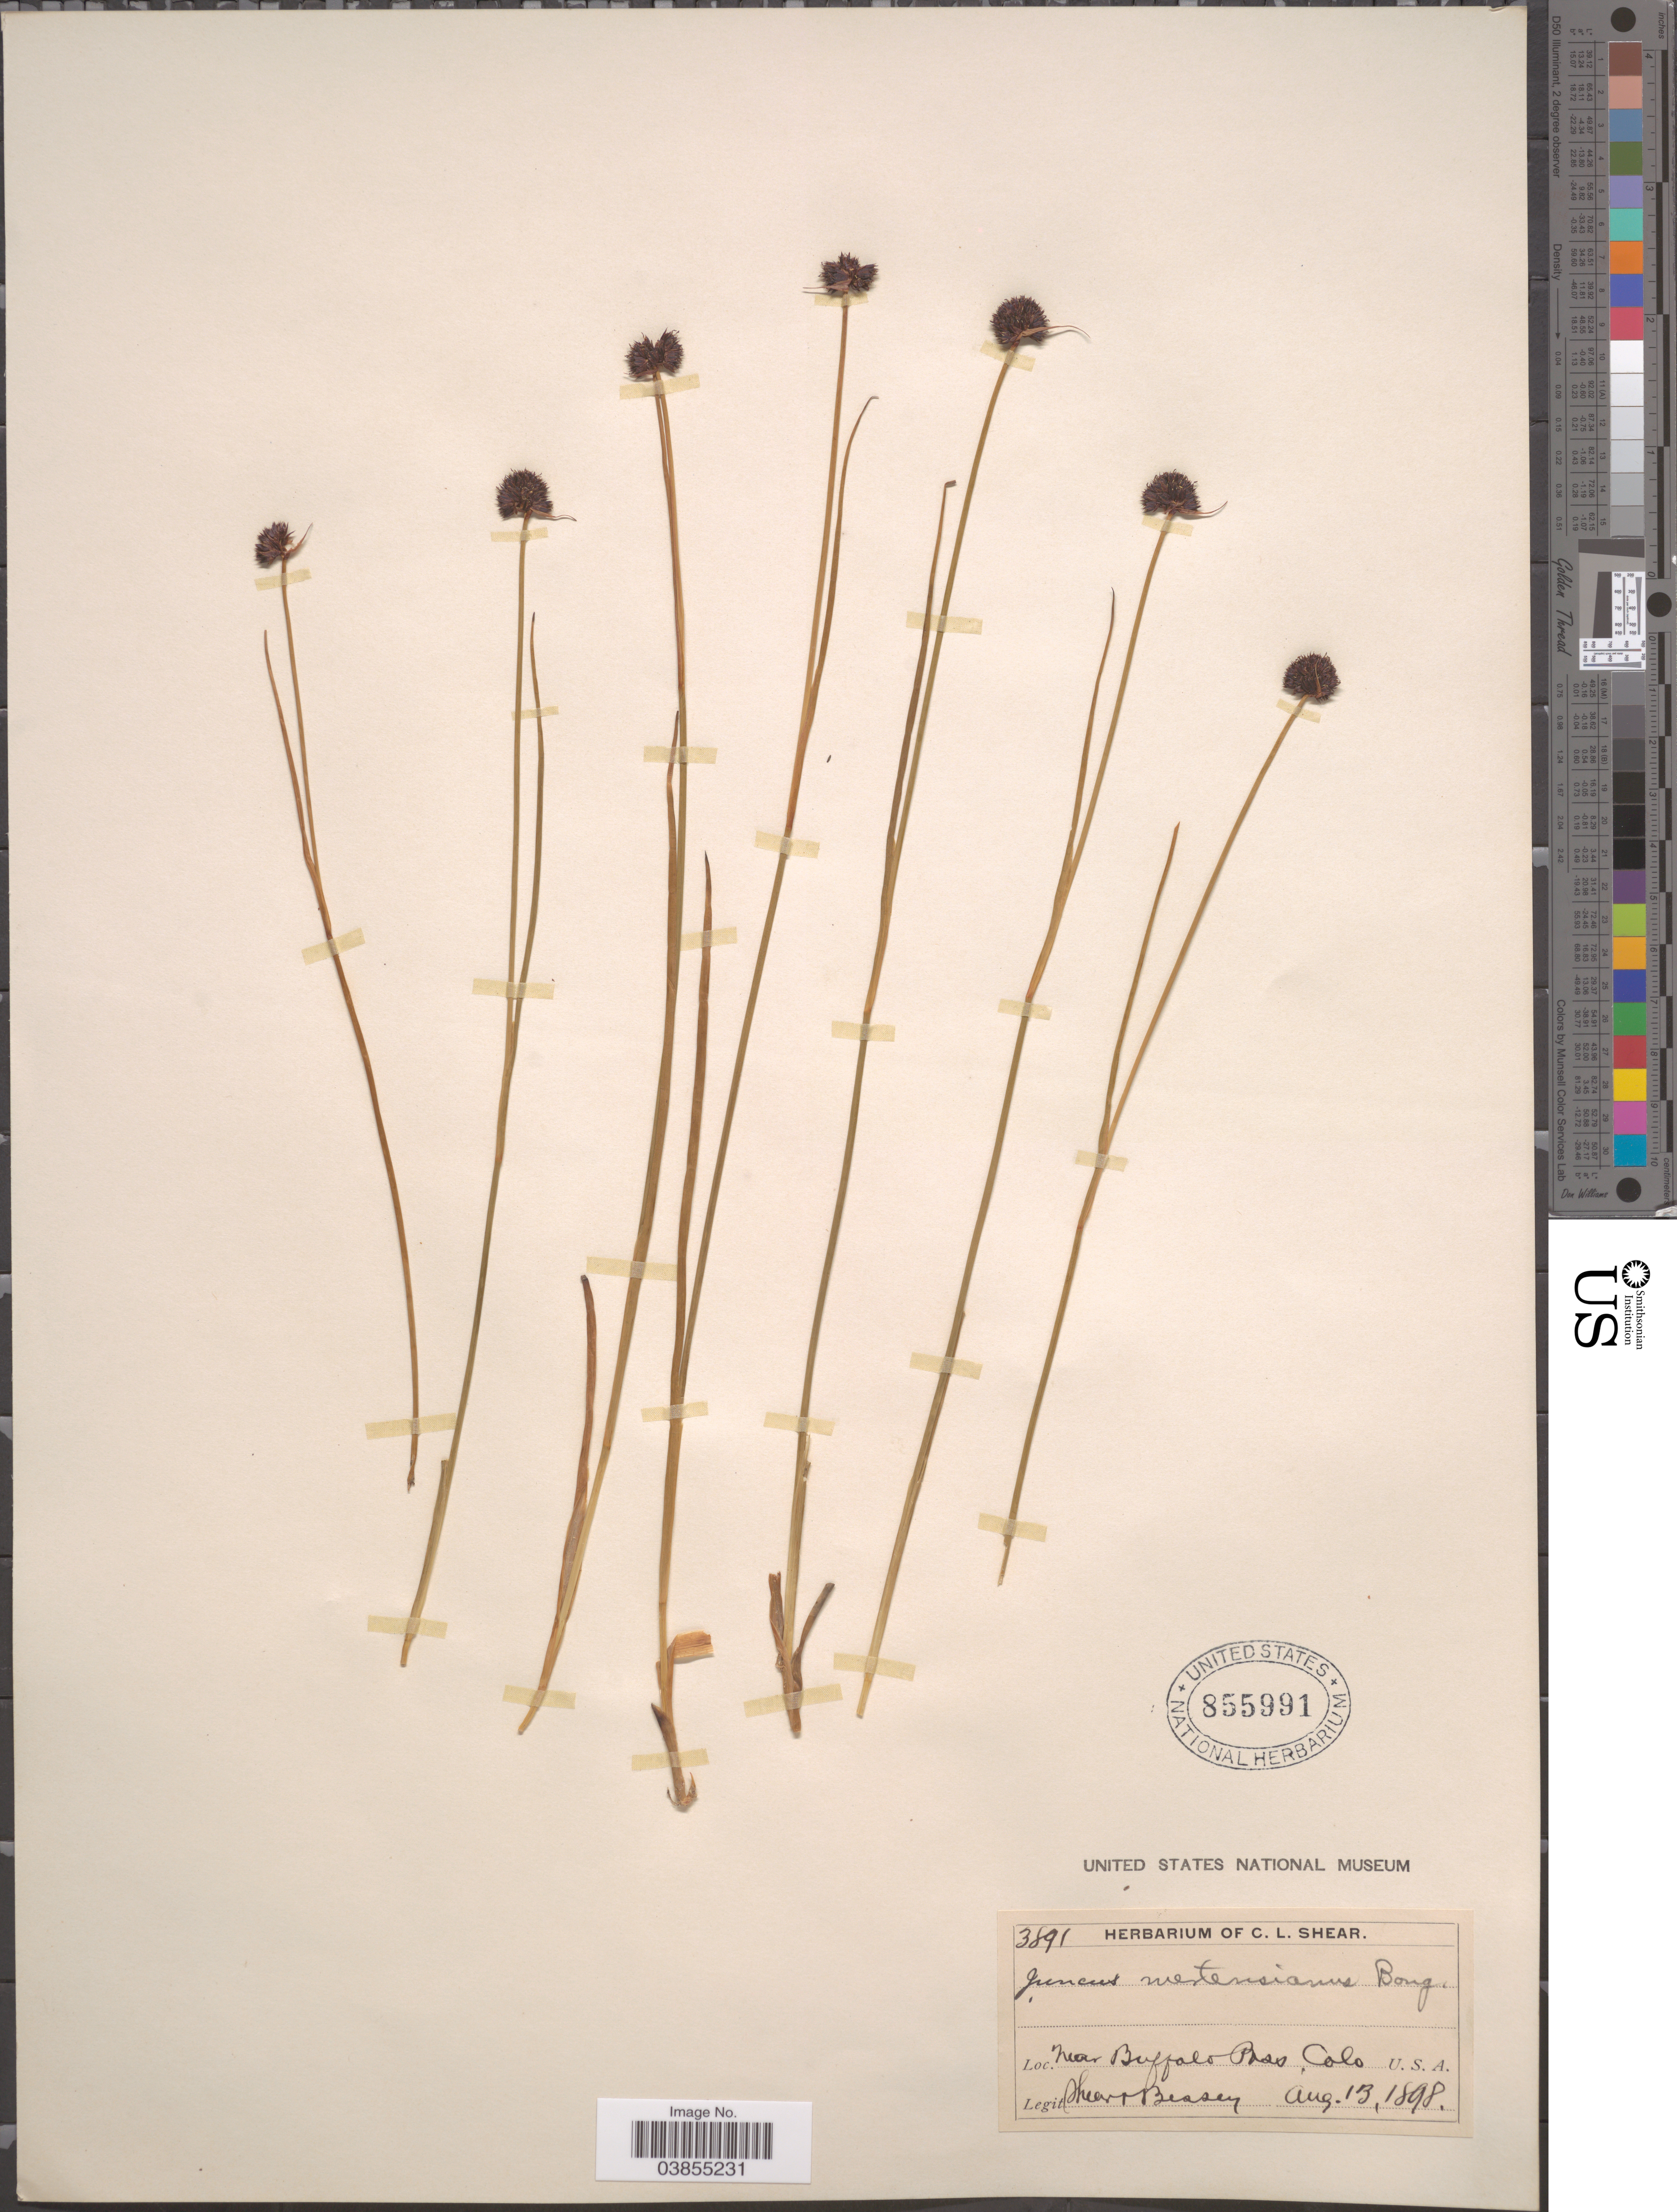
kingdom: Plantae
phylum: Tracheophyta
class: Liliopsida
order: Poales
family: Juncaceae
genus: Juncus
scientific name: Juncus mertensianus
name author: Bong.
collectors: -- Shear & -. Bessey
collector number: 3891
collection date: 1898-08-13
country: United States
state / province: Colorado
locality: Near Buffalo Pass.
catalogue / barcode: US 855991